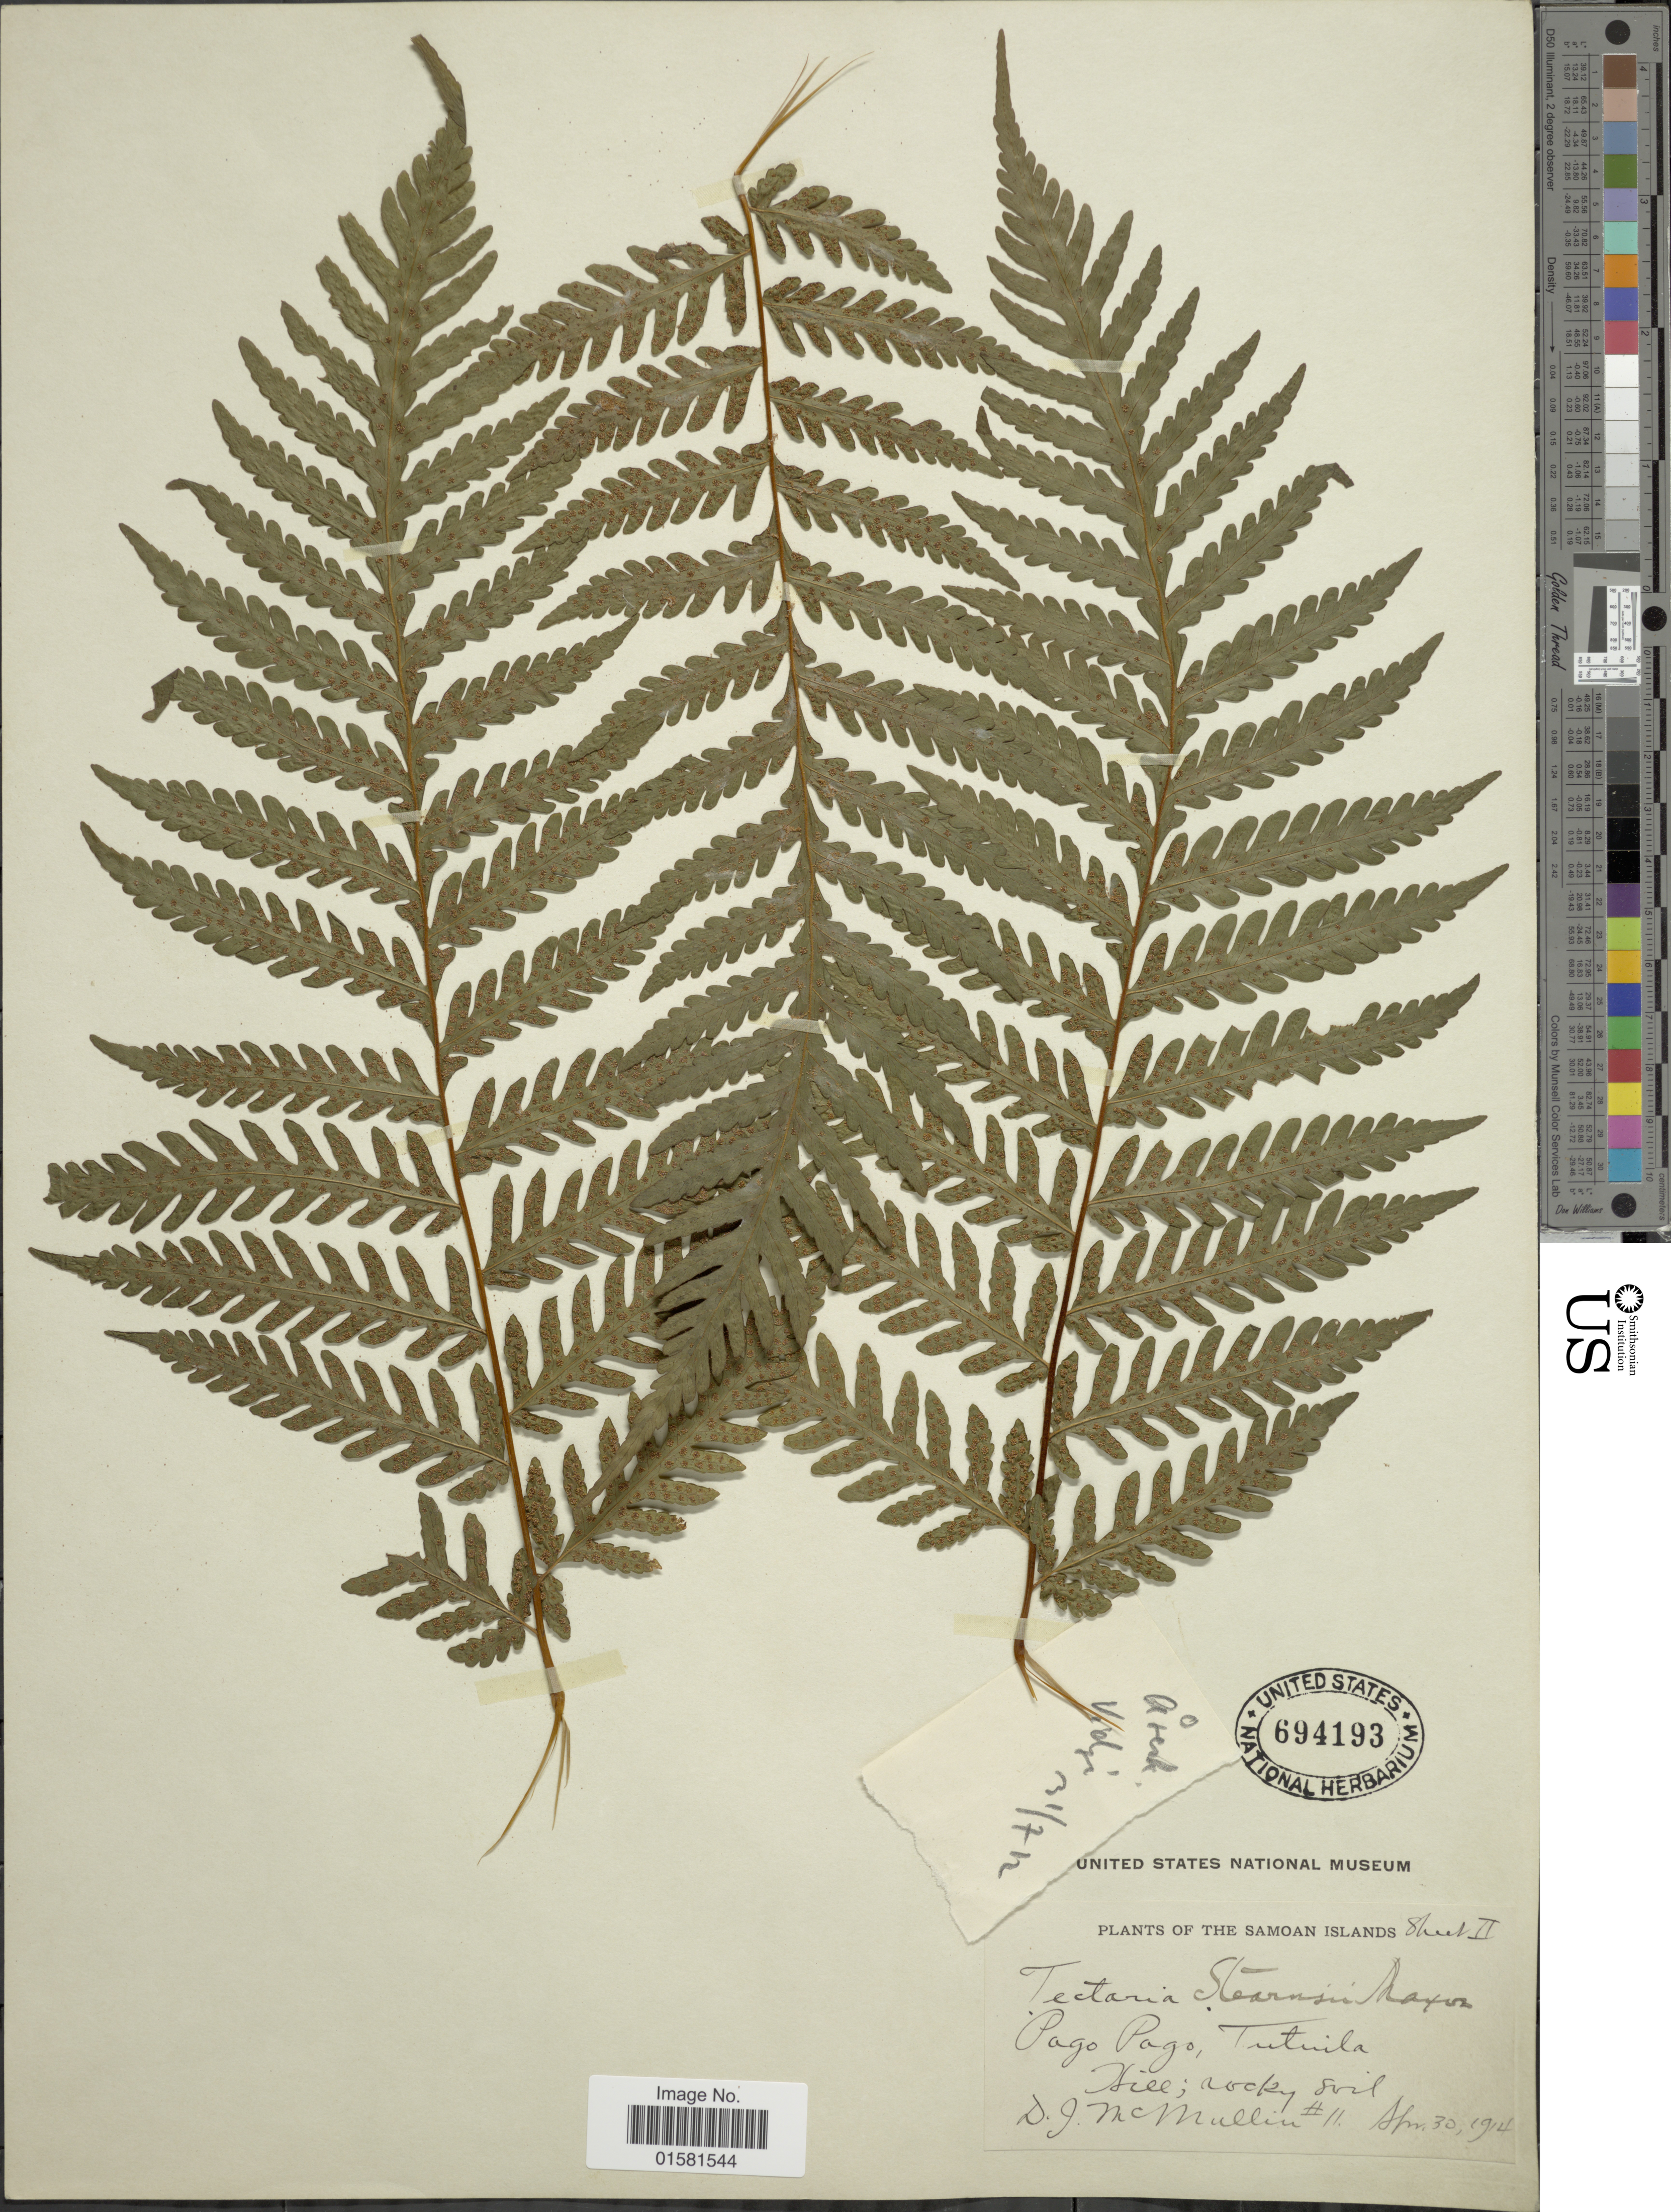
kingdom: Plantae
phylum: Tracheophyta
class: Polypodiopsida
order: Polypodiales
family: Tectariaceae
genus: Tectaria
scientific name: Tectaria stearnsii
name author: Maxon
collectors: D. McMullin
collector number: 11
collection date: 1914-04-30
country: American Samoa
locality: Samoan Islands Pogo Pogo, Tutuila Hill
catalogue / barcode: US 694193